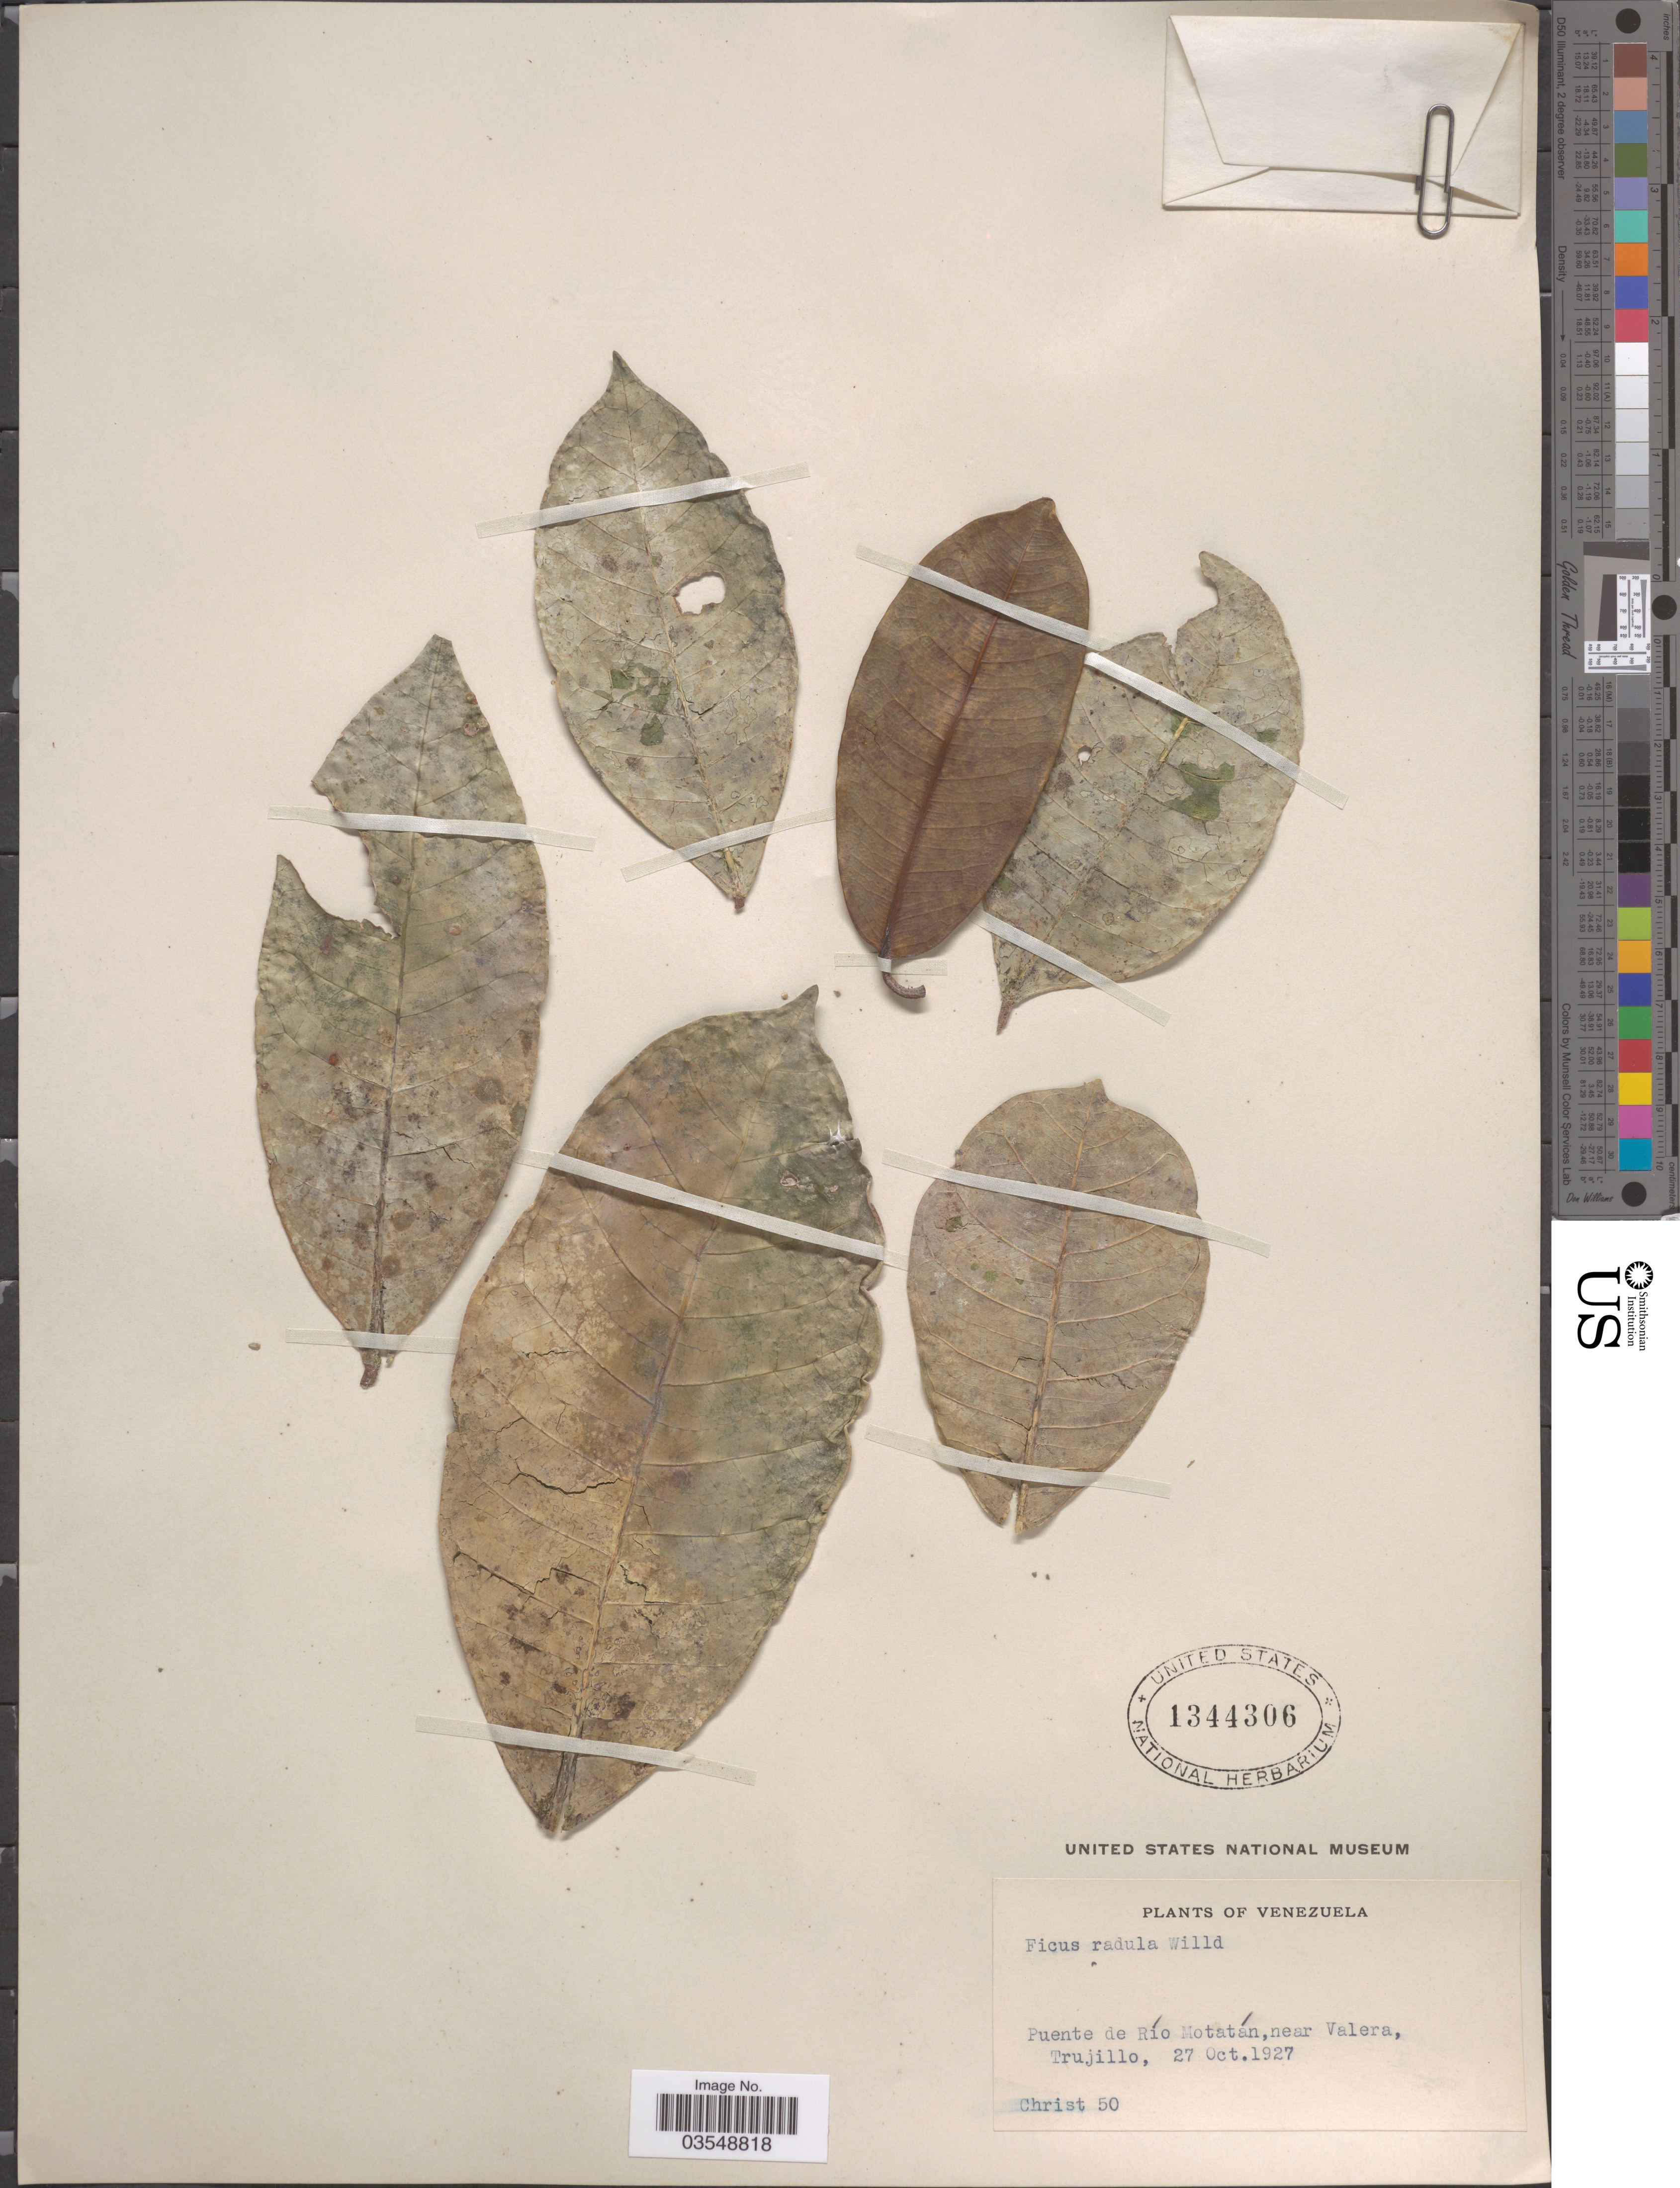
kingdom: Plantae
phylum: Tracheophyta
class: Magnoliopsida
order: Rosales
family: Moraceae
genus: Ficus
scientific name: Ficus radula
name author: Humb. & Bonpl. ex Willd.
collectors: Christ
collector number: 50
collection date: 1927-10-27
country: Venezuela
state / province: Trujillo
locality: Puente de Río Motatán, near Valera.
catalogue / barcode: US 1344306